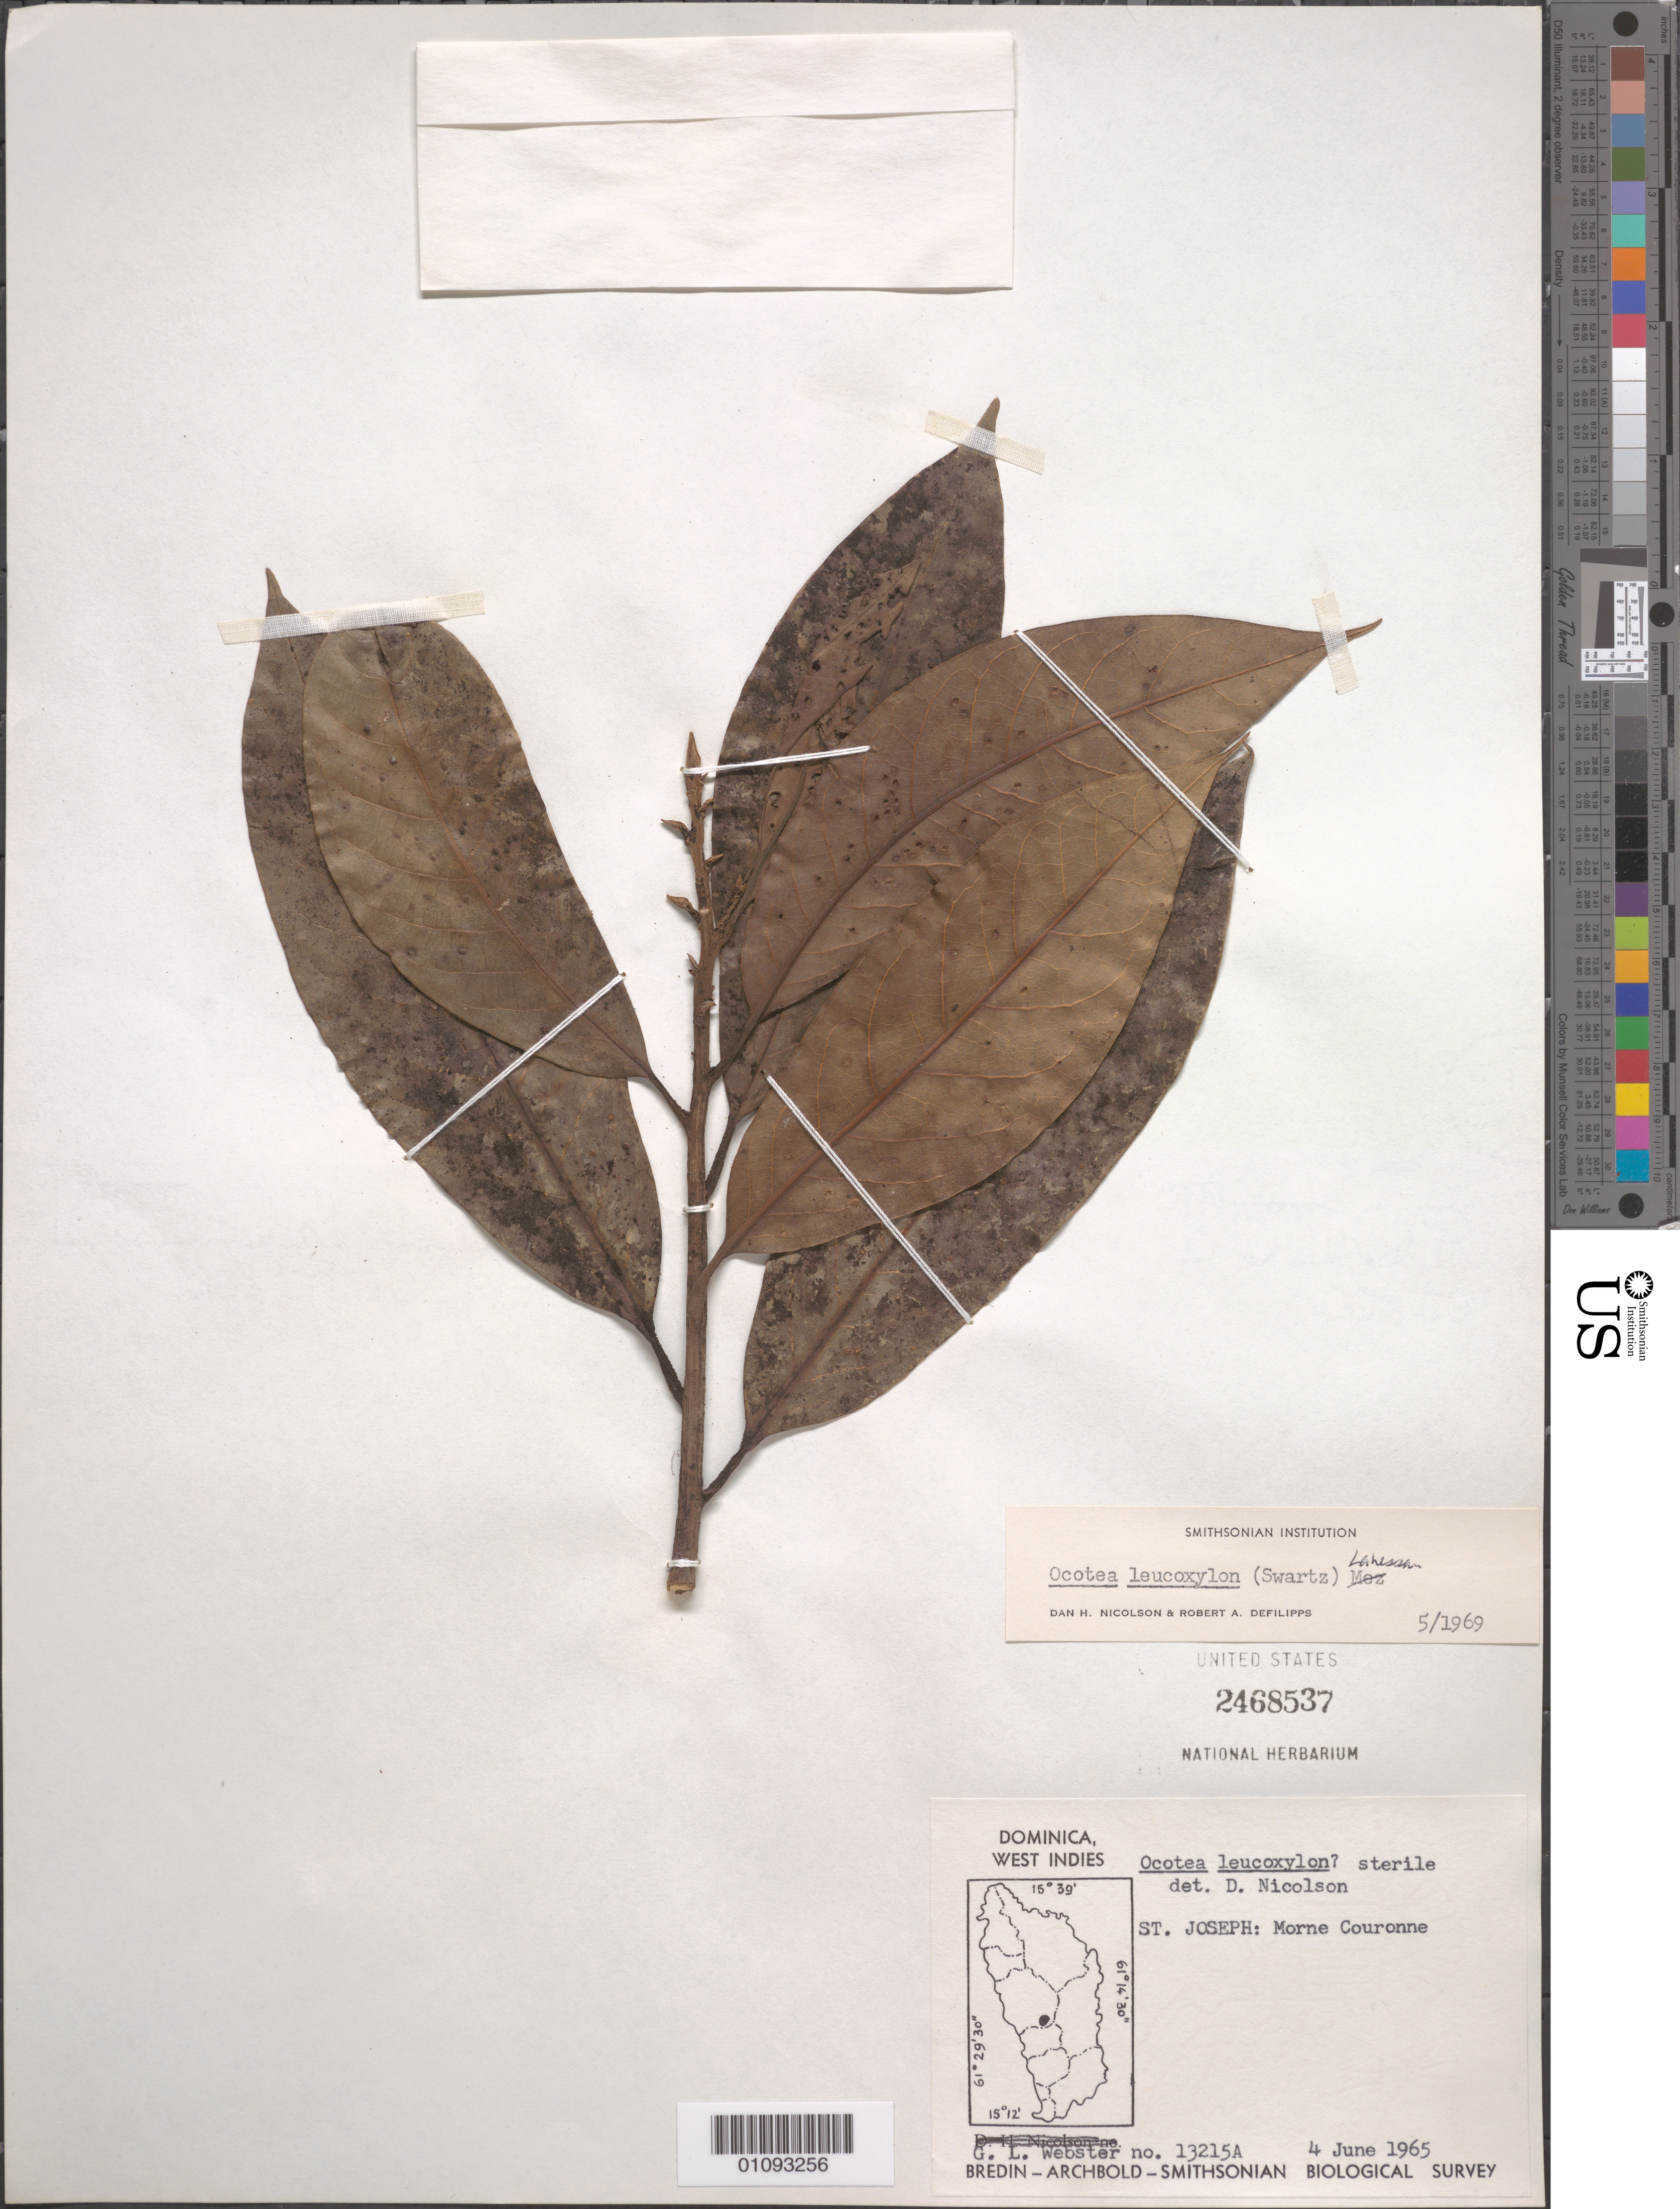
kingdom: Plantae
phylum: Tracheophyta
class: Magnoliopsida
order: Laurales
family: Lauraceae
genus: Ocotea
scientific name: Ocotea leucoxylon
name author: (Sw.) Laness.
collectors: G. L. Webster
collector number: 13215A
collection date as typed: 04 Jun 1965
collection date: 1965-06-04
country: Dominica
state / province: St. Joseph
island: Dominica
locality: Morne Couronne.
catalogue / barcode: US 2468537